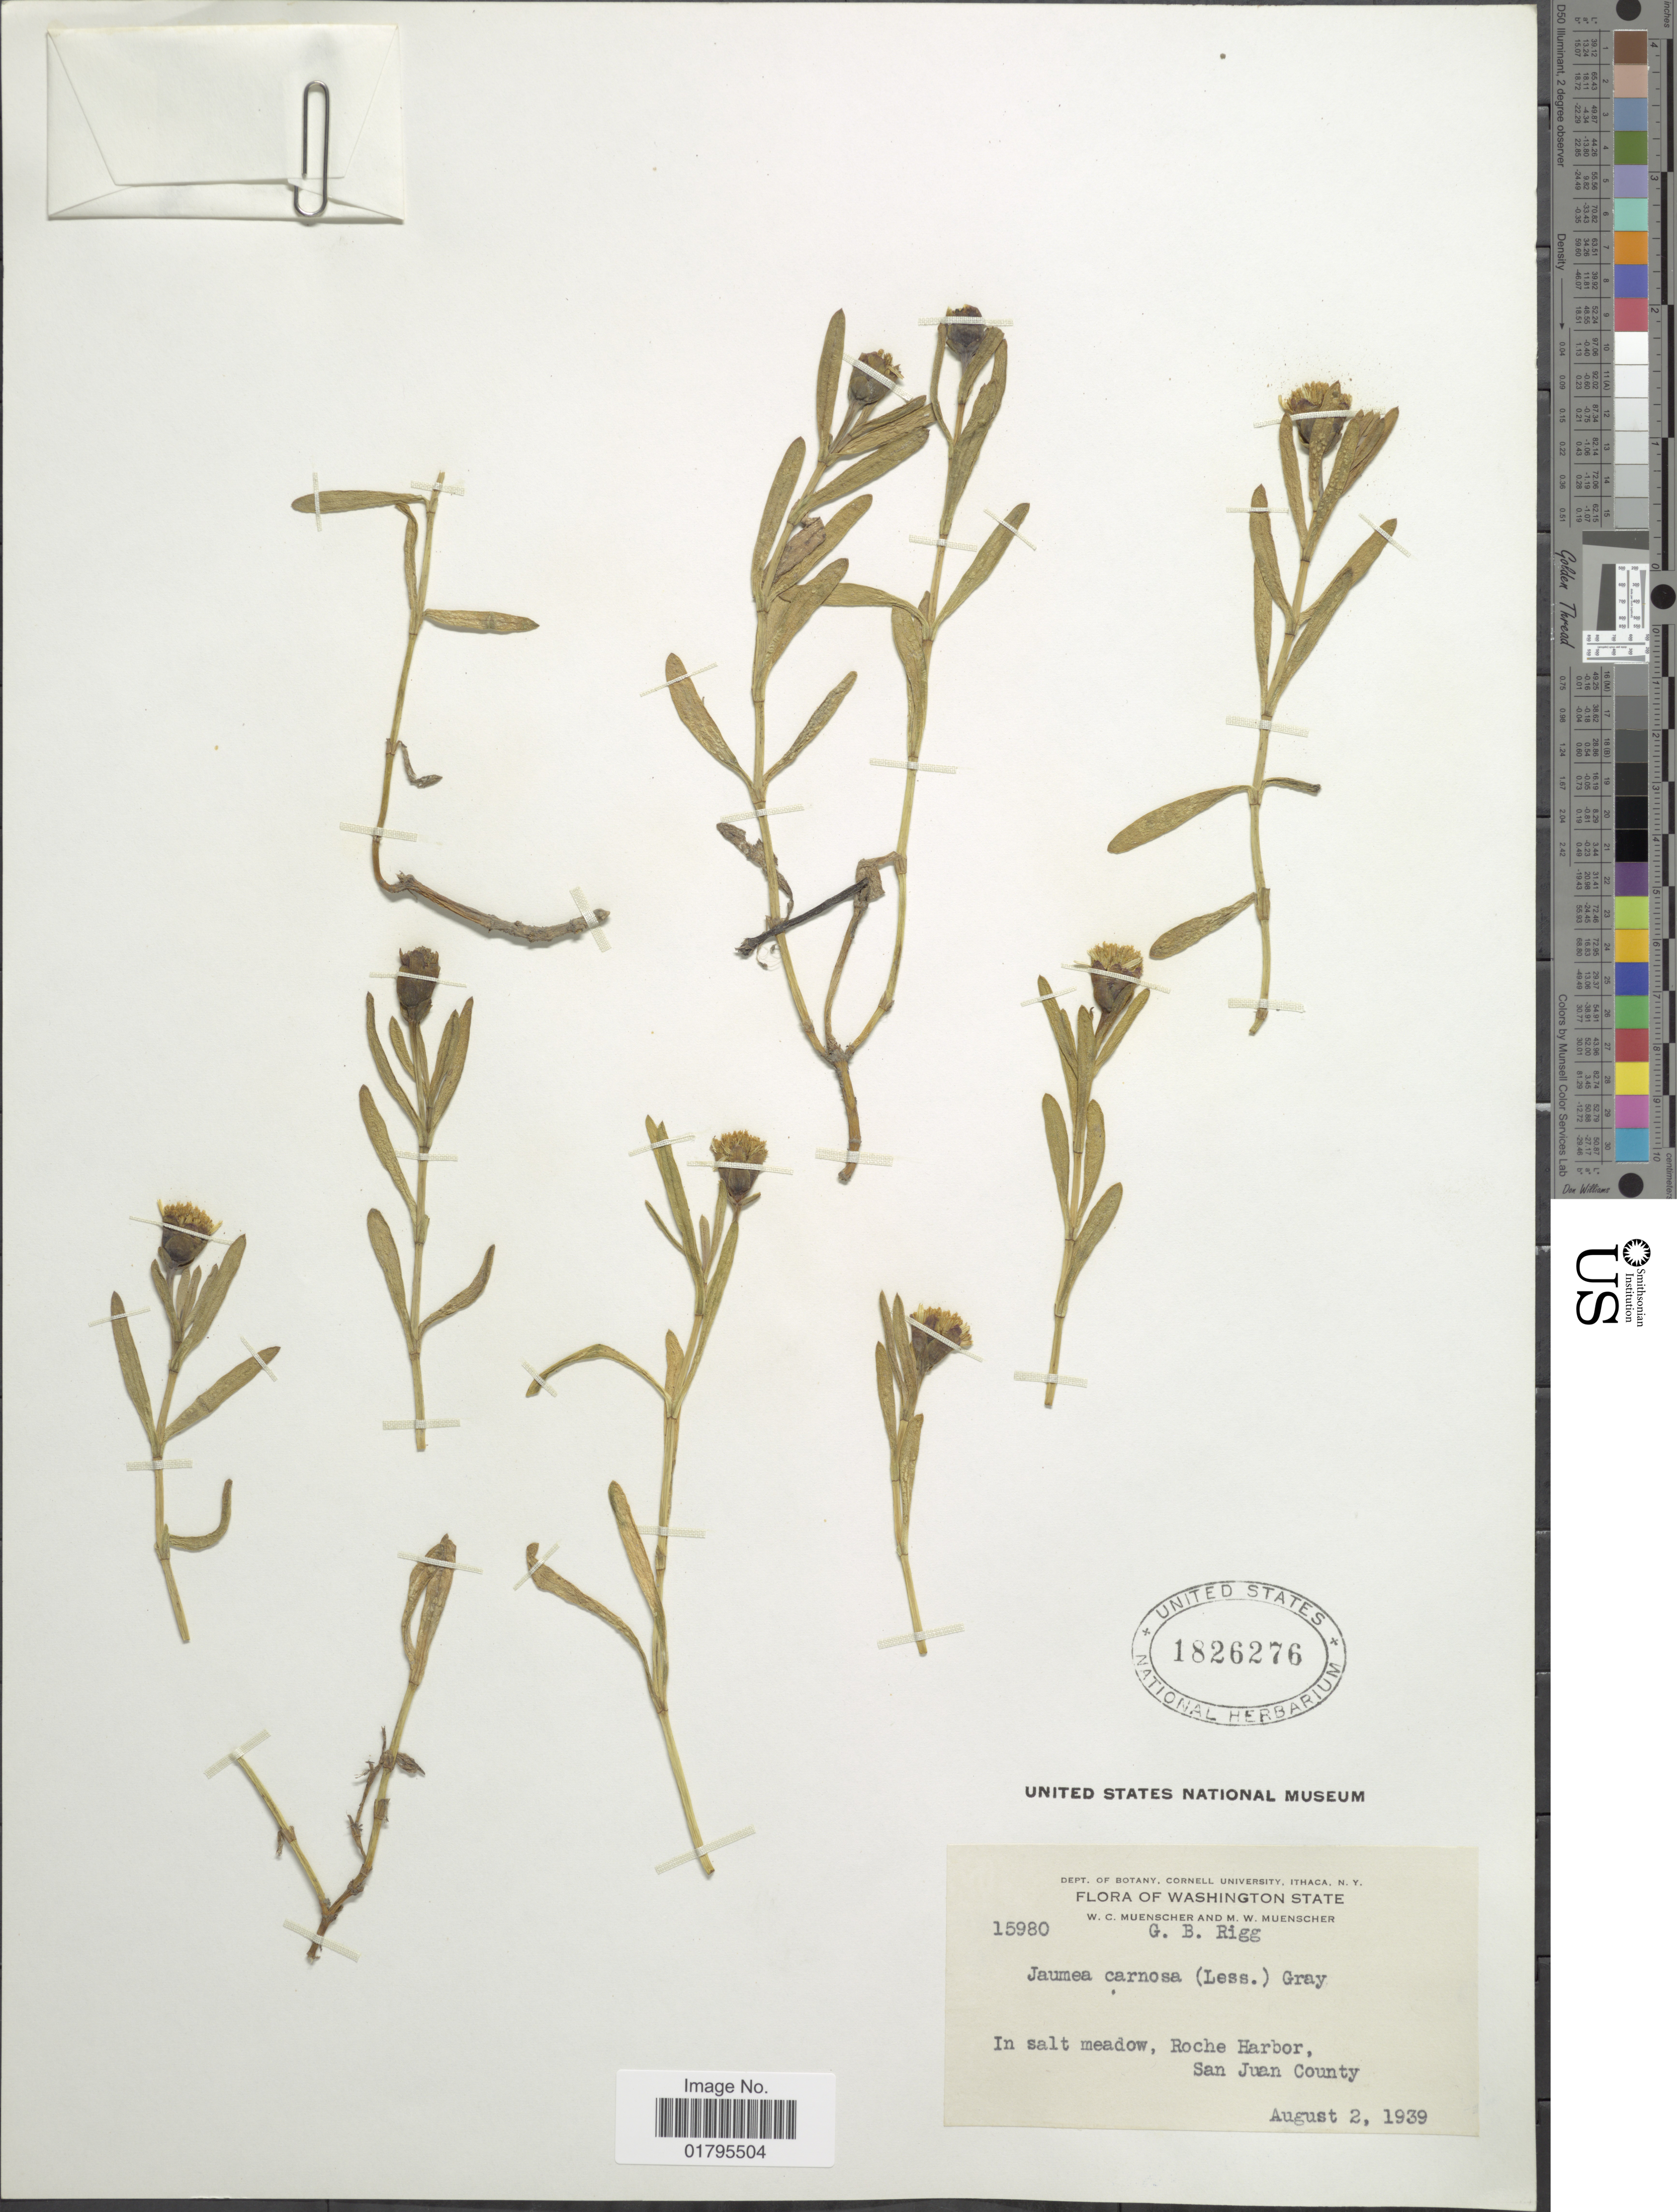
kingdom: Plantae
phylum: Tracheophyta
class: Magnoliopsida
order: Asterales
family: Asteraceae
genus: Jaumea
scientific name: Jaumea carnosa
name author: (Less.) A. Gray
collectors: W. Muenscher & M. Muenscher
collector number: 15980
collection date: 1939-08-02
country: United States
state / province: Washington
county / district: San Juan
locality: Washington State, In salt meadow, Roche Harbor, San Juan County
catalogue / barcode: US 1826276